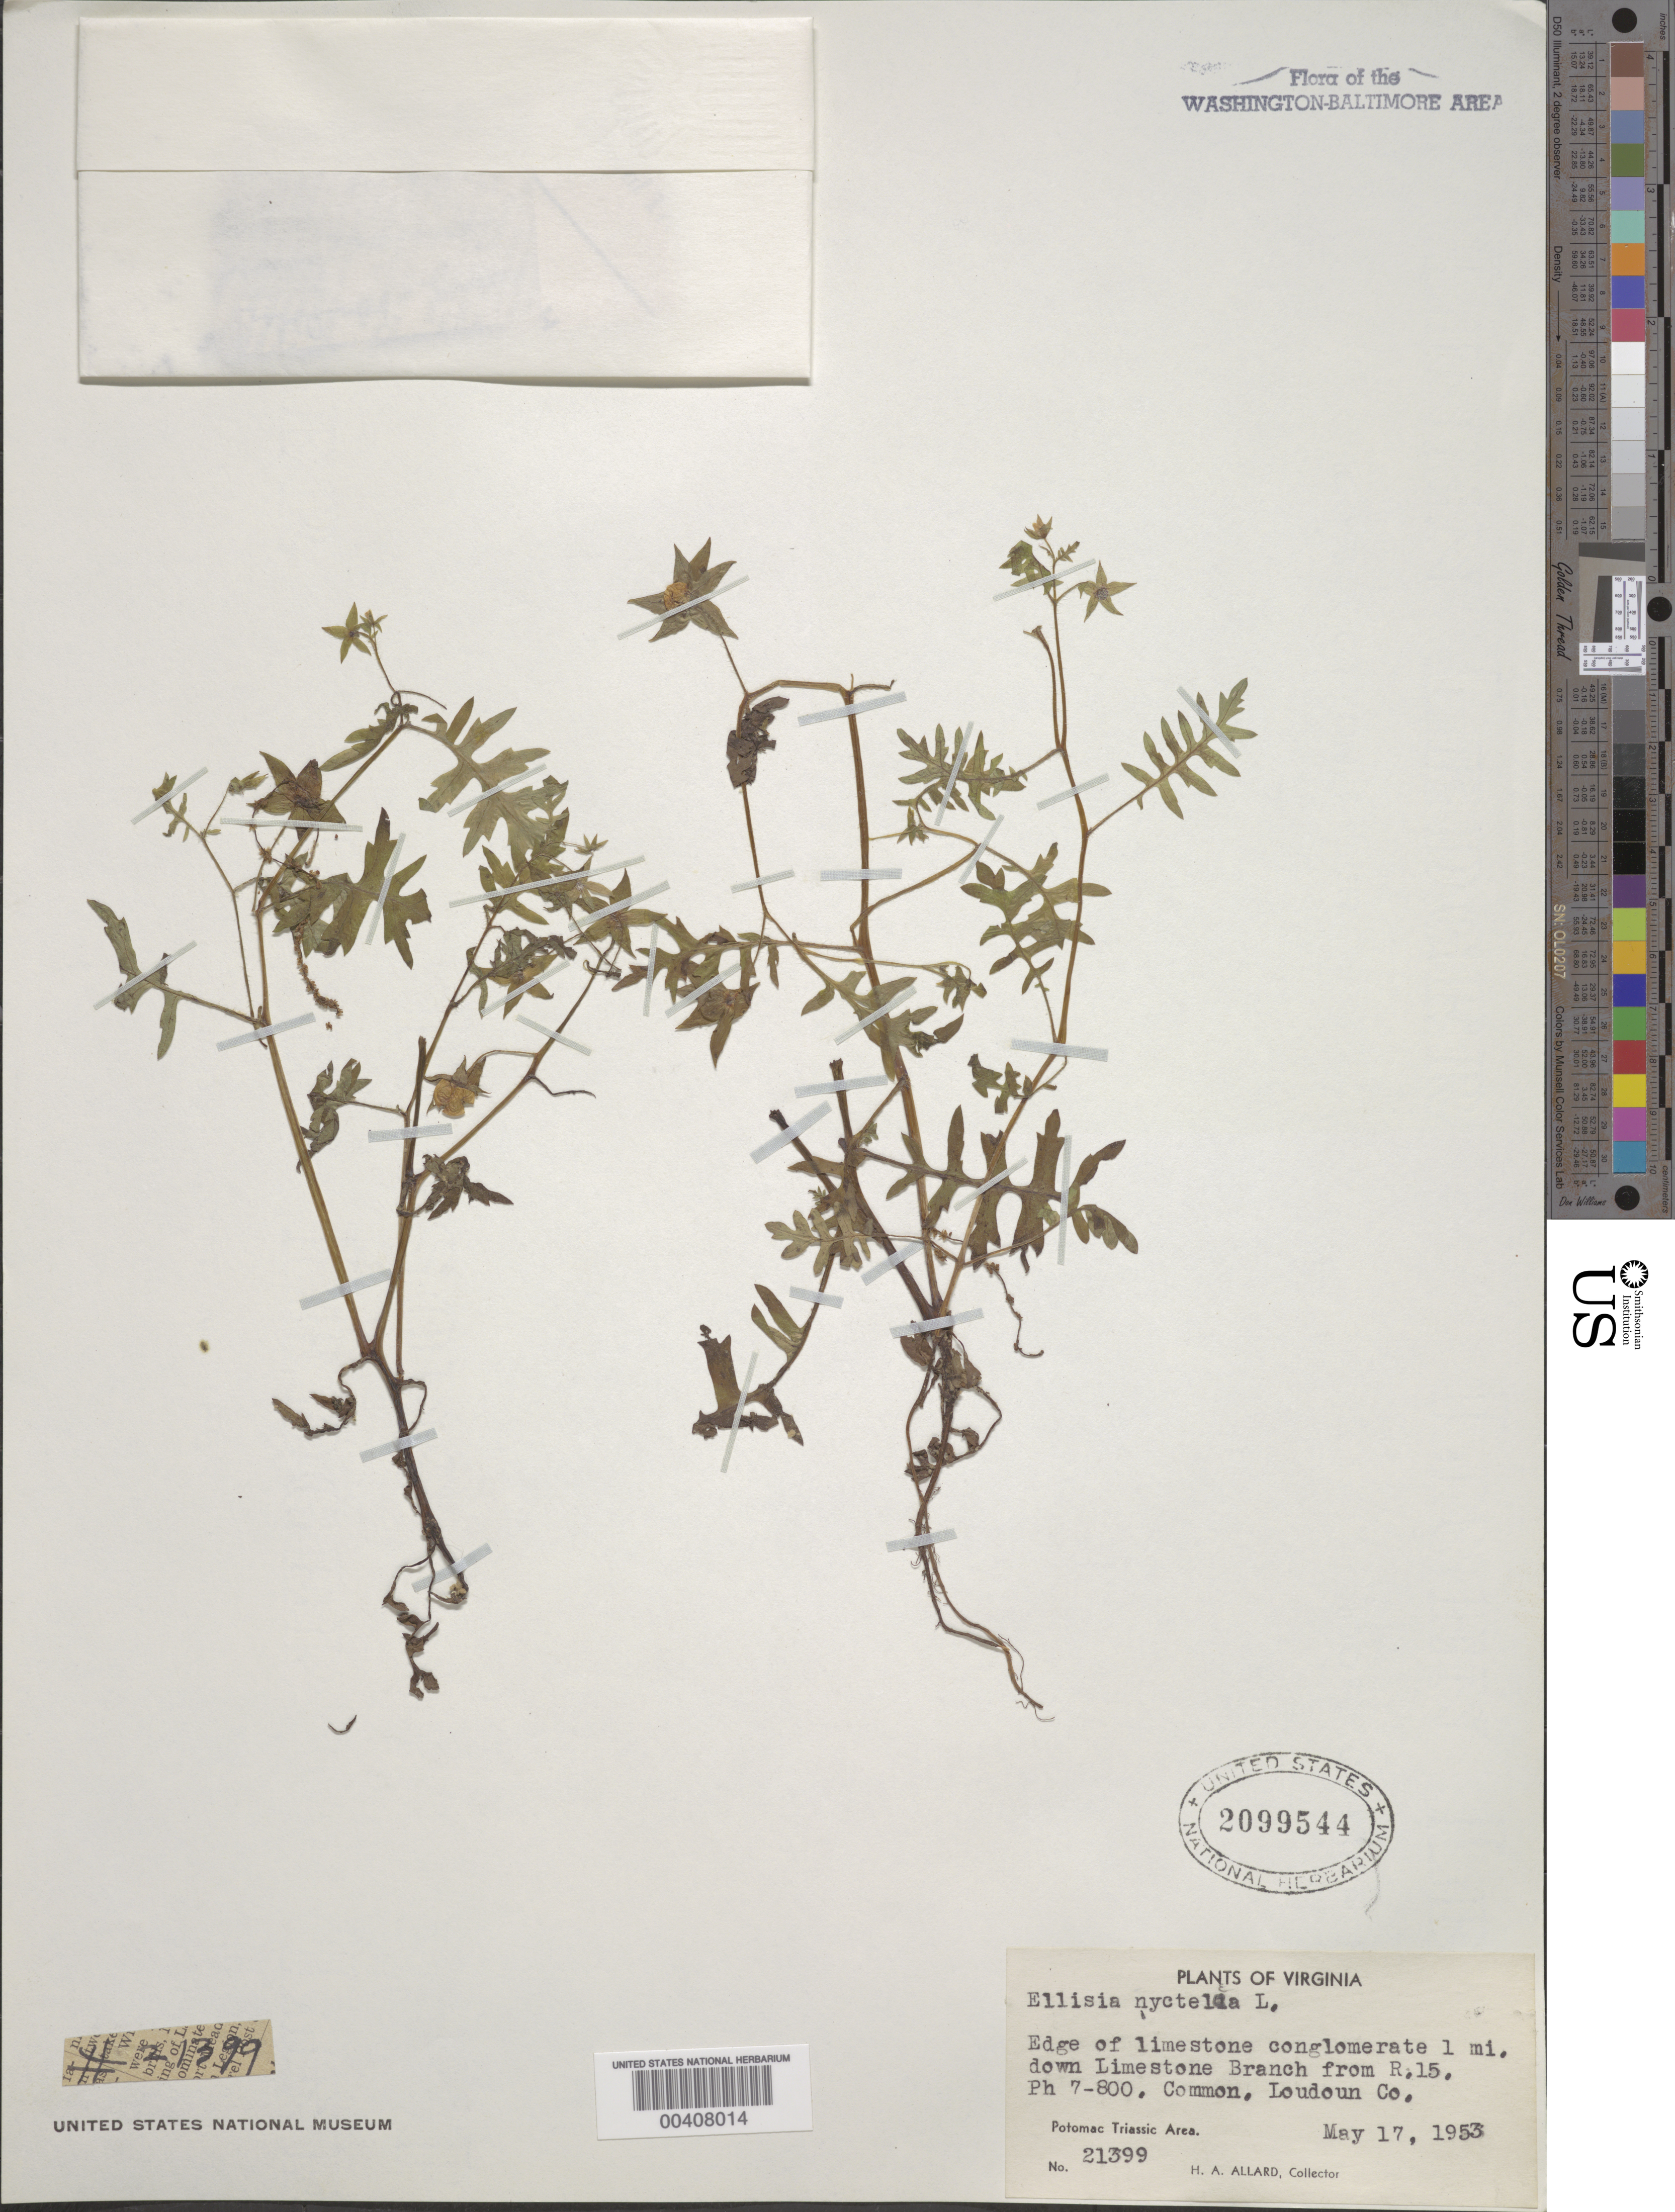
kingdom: Plantae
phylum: Tracheophyta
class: Magnoliopsida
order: Boraginales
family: Hydrophyllaceae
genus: Ellisia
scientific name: Ellisia nyctelea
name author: L.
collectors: H. A. Allard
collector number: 21399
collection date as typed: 17 May 1953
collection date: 1953-05-17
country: United States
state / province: Virginia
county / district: Loudoun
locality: Limestone Branch from Rt 15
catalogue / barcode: US 2099544